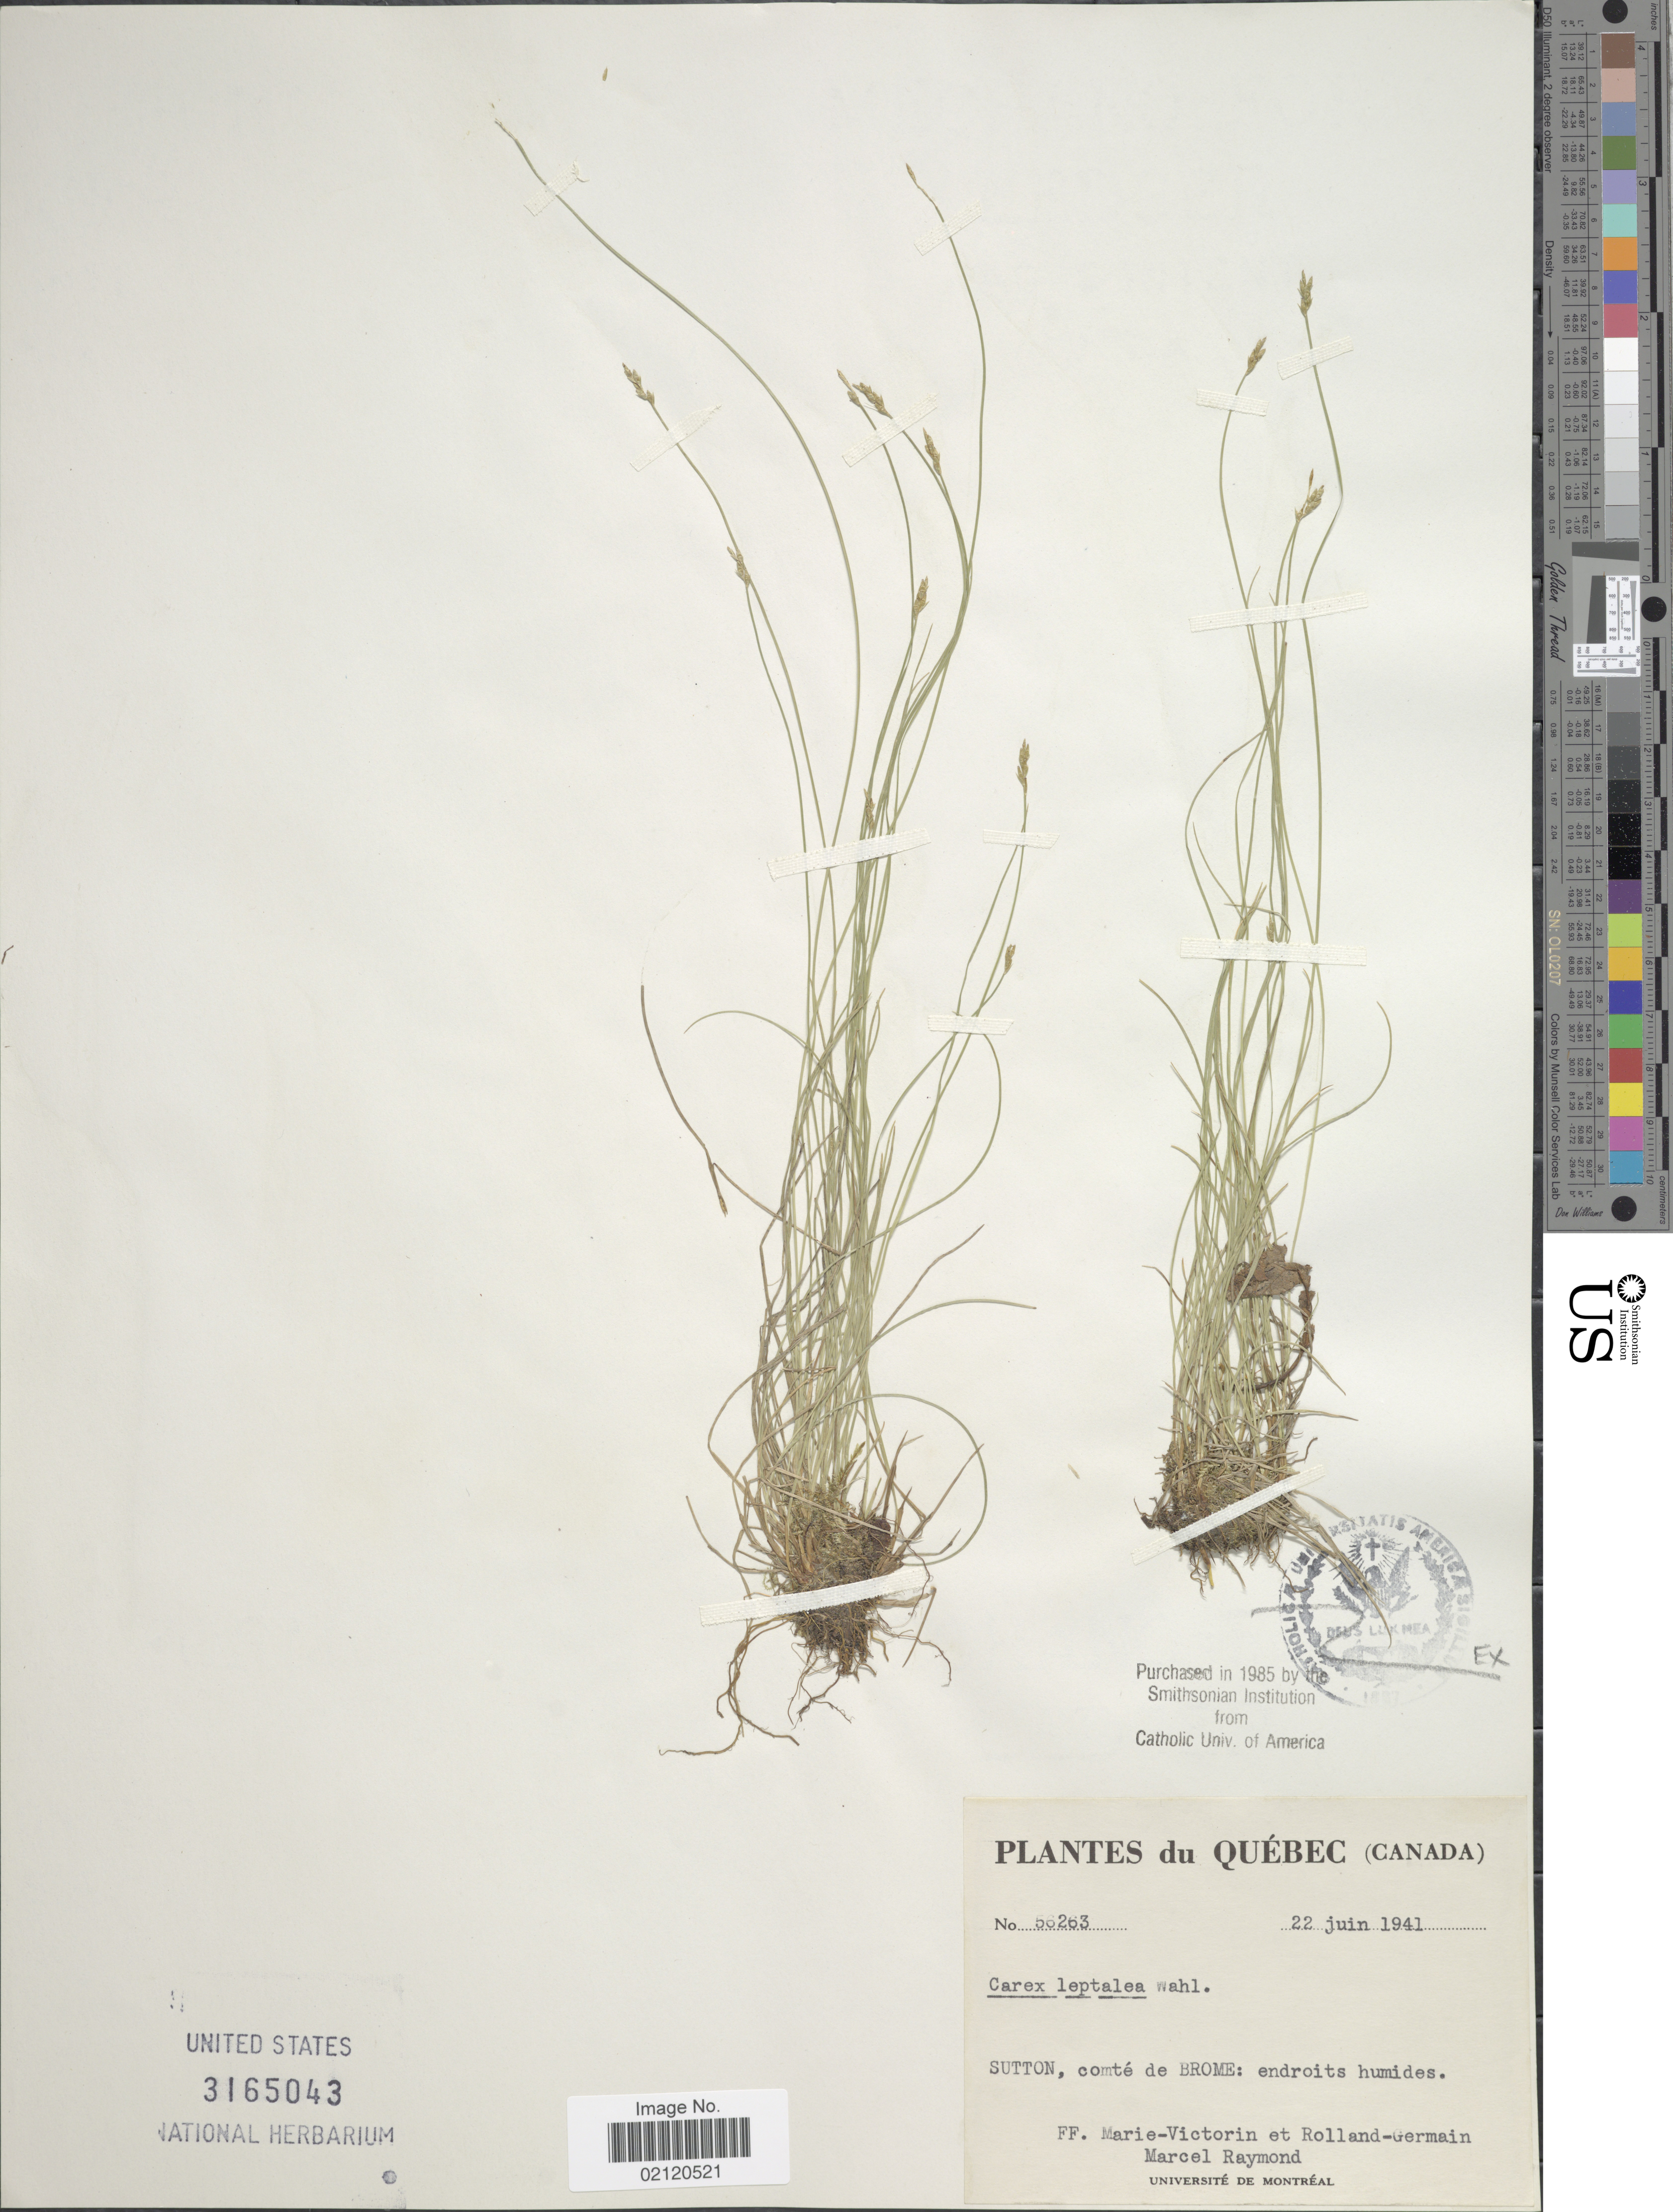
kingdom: Plantae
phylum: Tracheophyta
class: Liliopsida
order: Poales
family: Cyperaceae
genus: Carex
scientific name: Carex leptalea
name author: Wahlenb.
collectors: F. Marie-Victorin, Rolland-Germain & M. Raymond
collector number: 56263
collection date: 1941-06-22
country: Canada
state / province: Quebec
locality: Sutton, comte de Brome: endroits humides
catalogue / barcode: US 3165043